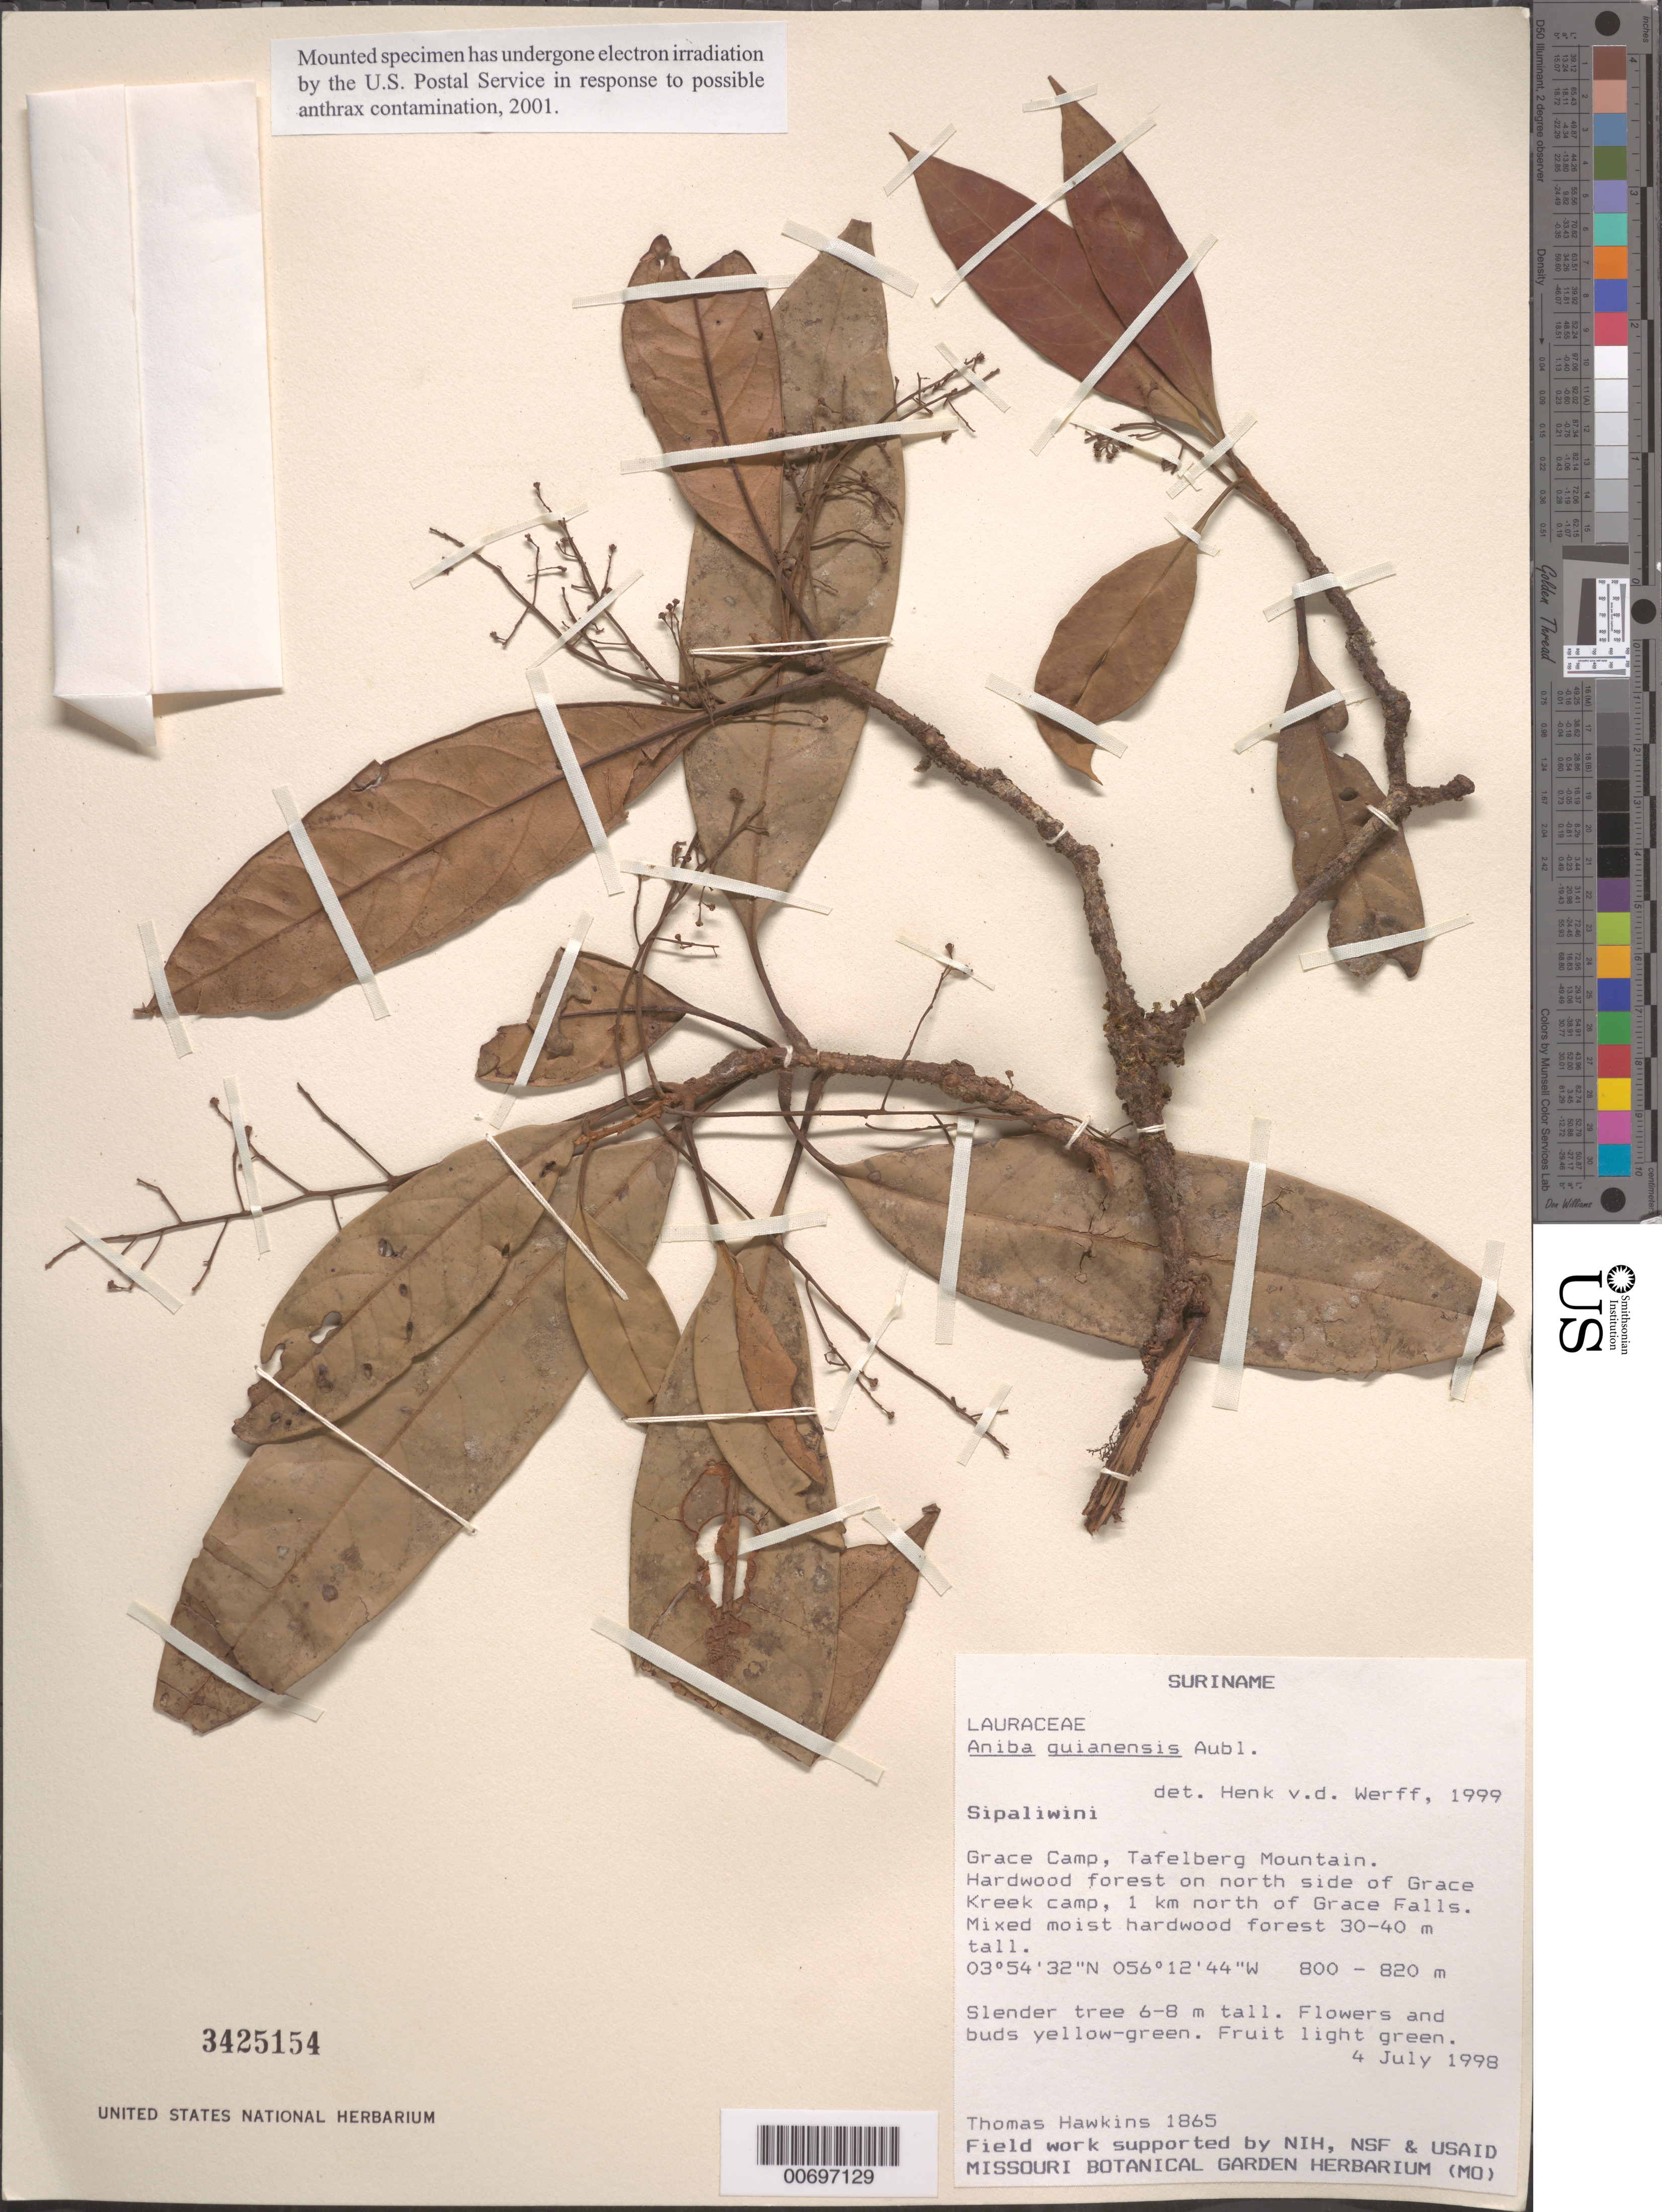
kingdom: Plantae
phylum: Tracheophyta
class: Magnoliopsida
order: Laurales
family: Lauraceae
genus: Aniba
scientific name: Aniba guianensis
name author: Aubl.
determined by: van der Werff, H., (MO), Missouri Botanical Garden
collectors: T. Hawkins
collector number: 1865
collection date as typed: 4-Jul-98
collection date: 1998-07-04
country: Suriname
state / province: Sipaliwini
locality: Tafelberg (Table Mountain), Grace Kreek camp, N side; 1 km N of Grace Falls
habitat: Mixed moist hardwood forest on north side of Grace Kreek Camp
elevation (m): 800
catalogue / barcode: US 3425154